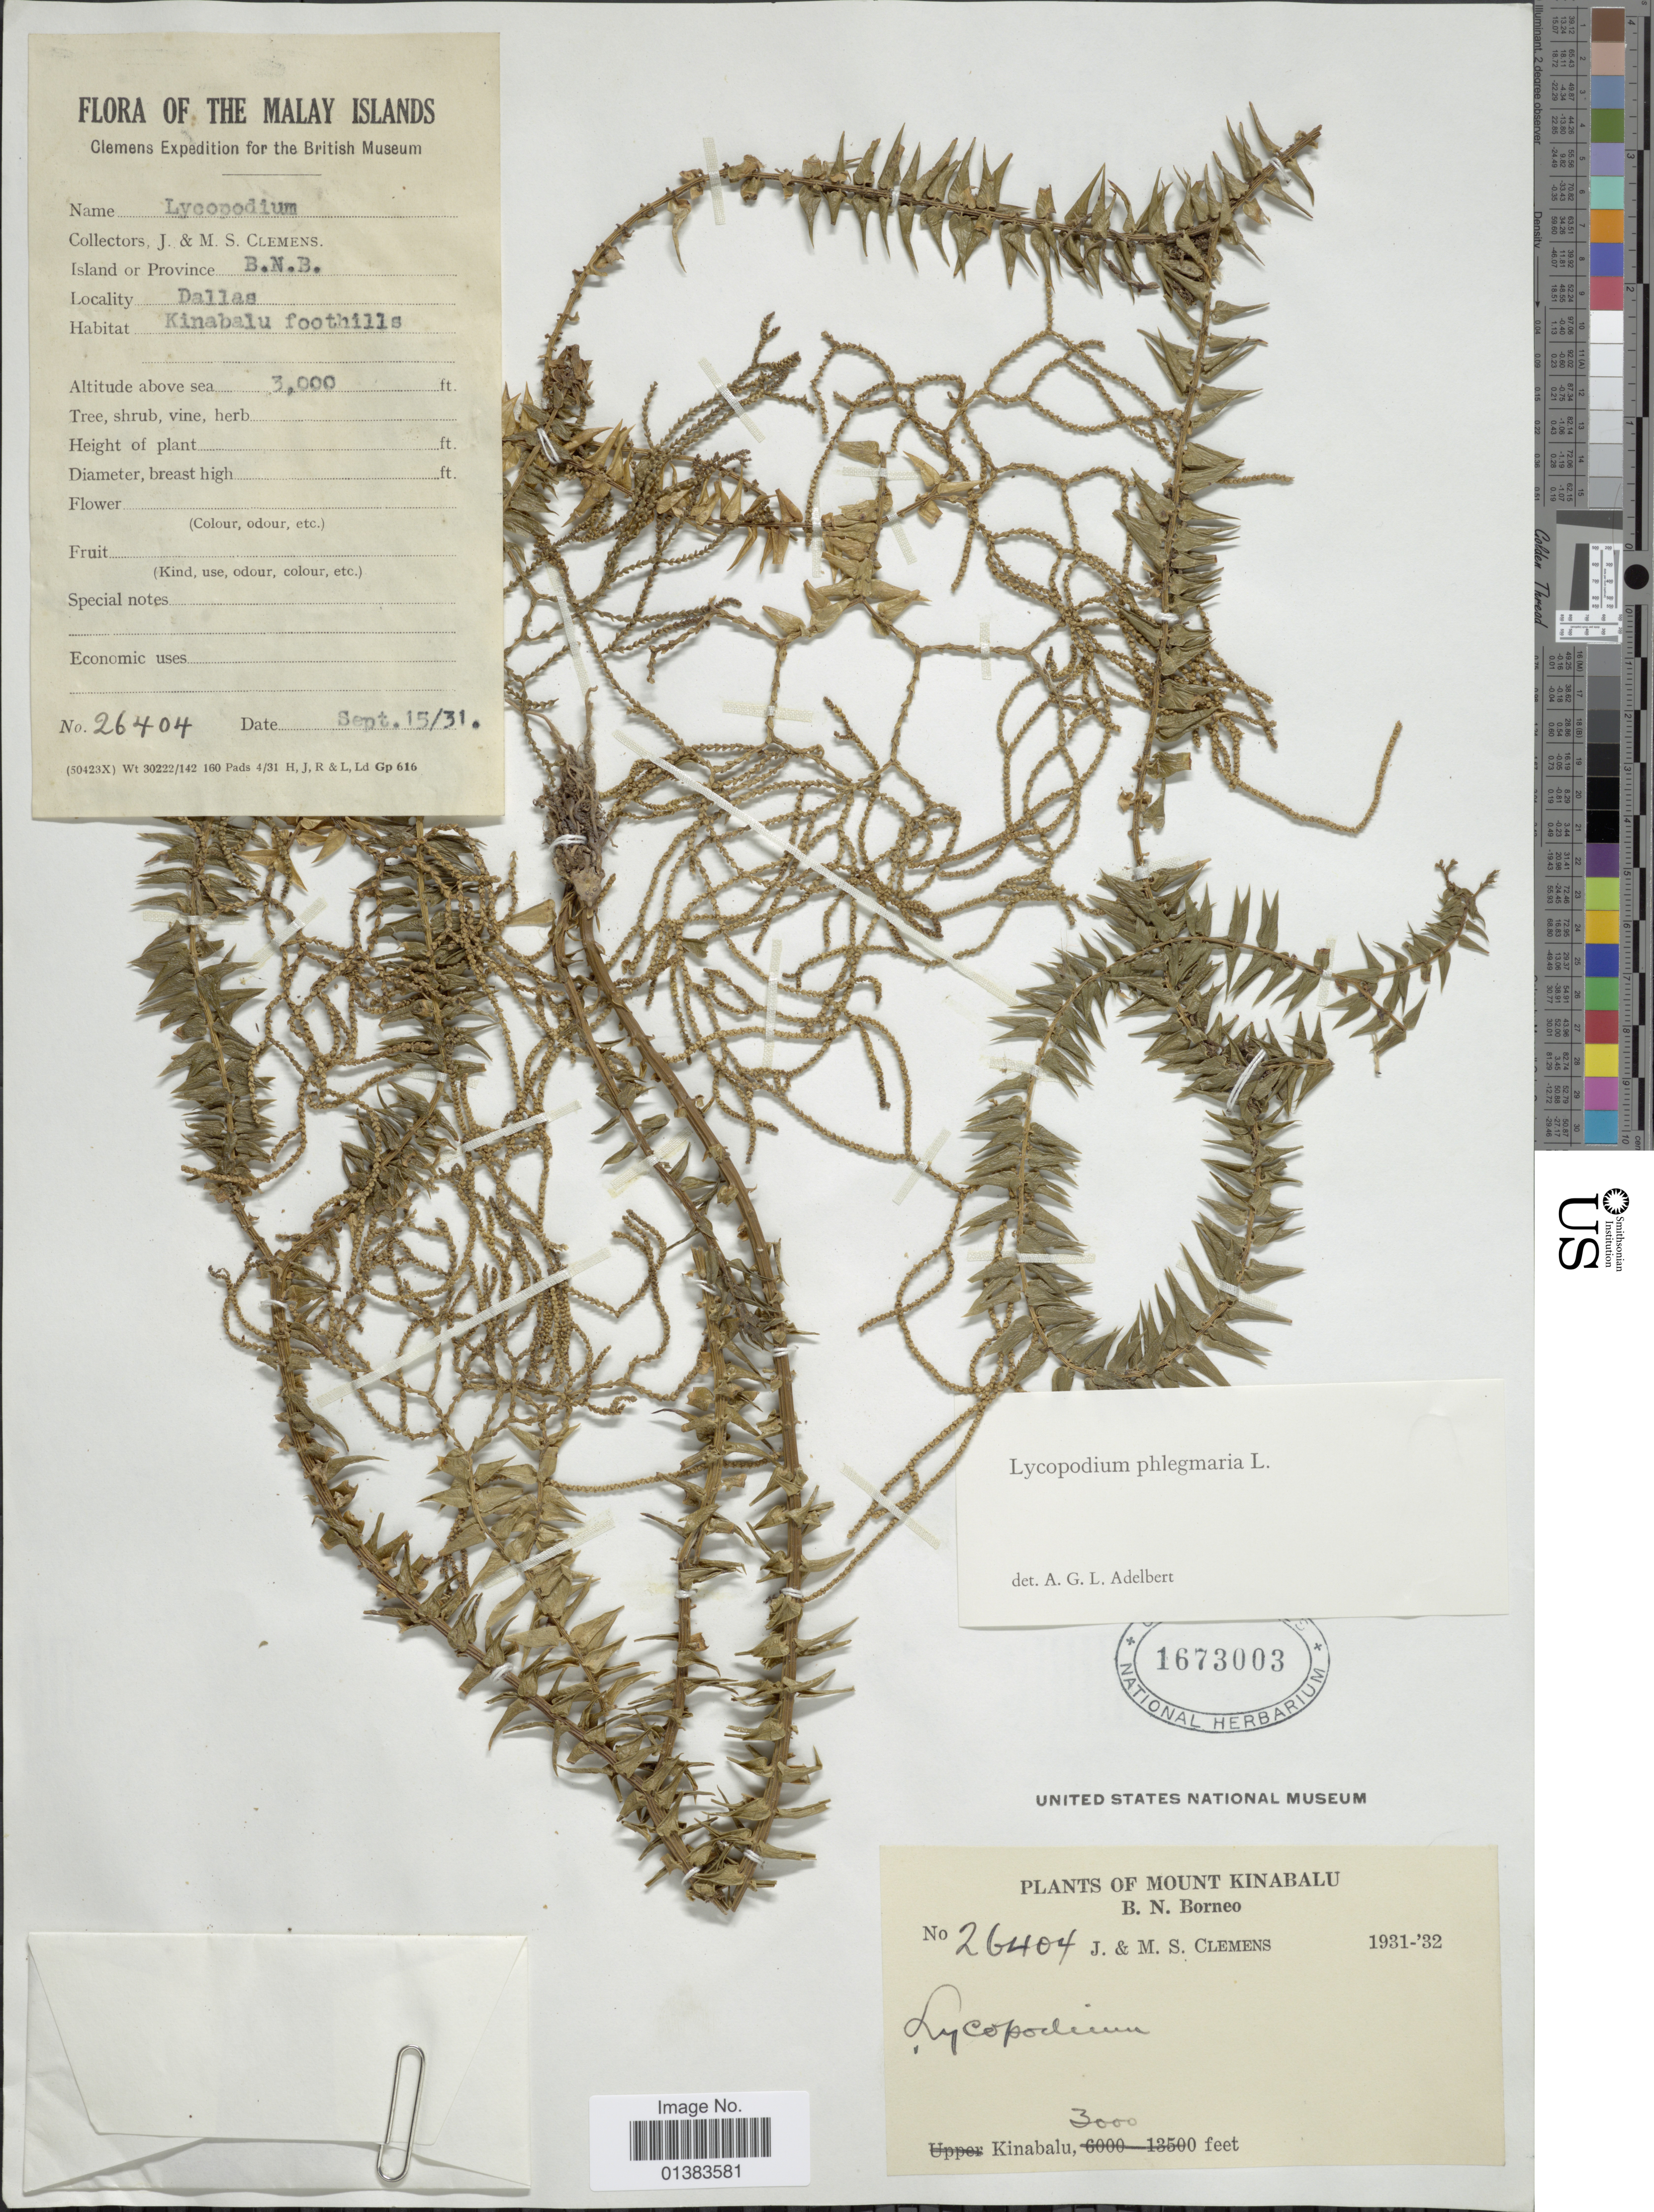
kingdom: Plantae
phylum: Tracheophyta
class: Lycopodiopsida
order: Lycopodiales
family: Lycopodiaceae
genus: Phlegmariurus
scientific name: Phlegmariurus phlegmaria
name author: (L.) Holub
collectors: J. Clemens & M. S. Clemens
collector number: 26404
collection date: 1931/1932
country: Malaysia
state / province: Sabah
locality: Mount Kinabalu, B. N. Borneo, Kinabalu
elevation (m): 914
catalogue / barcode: US 1673003